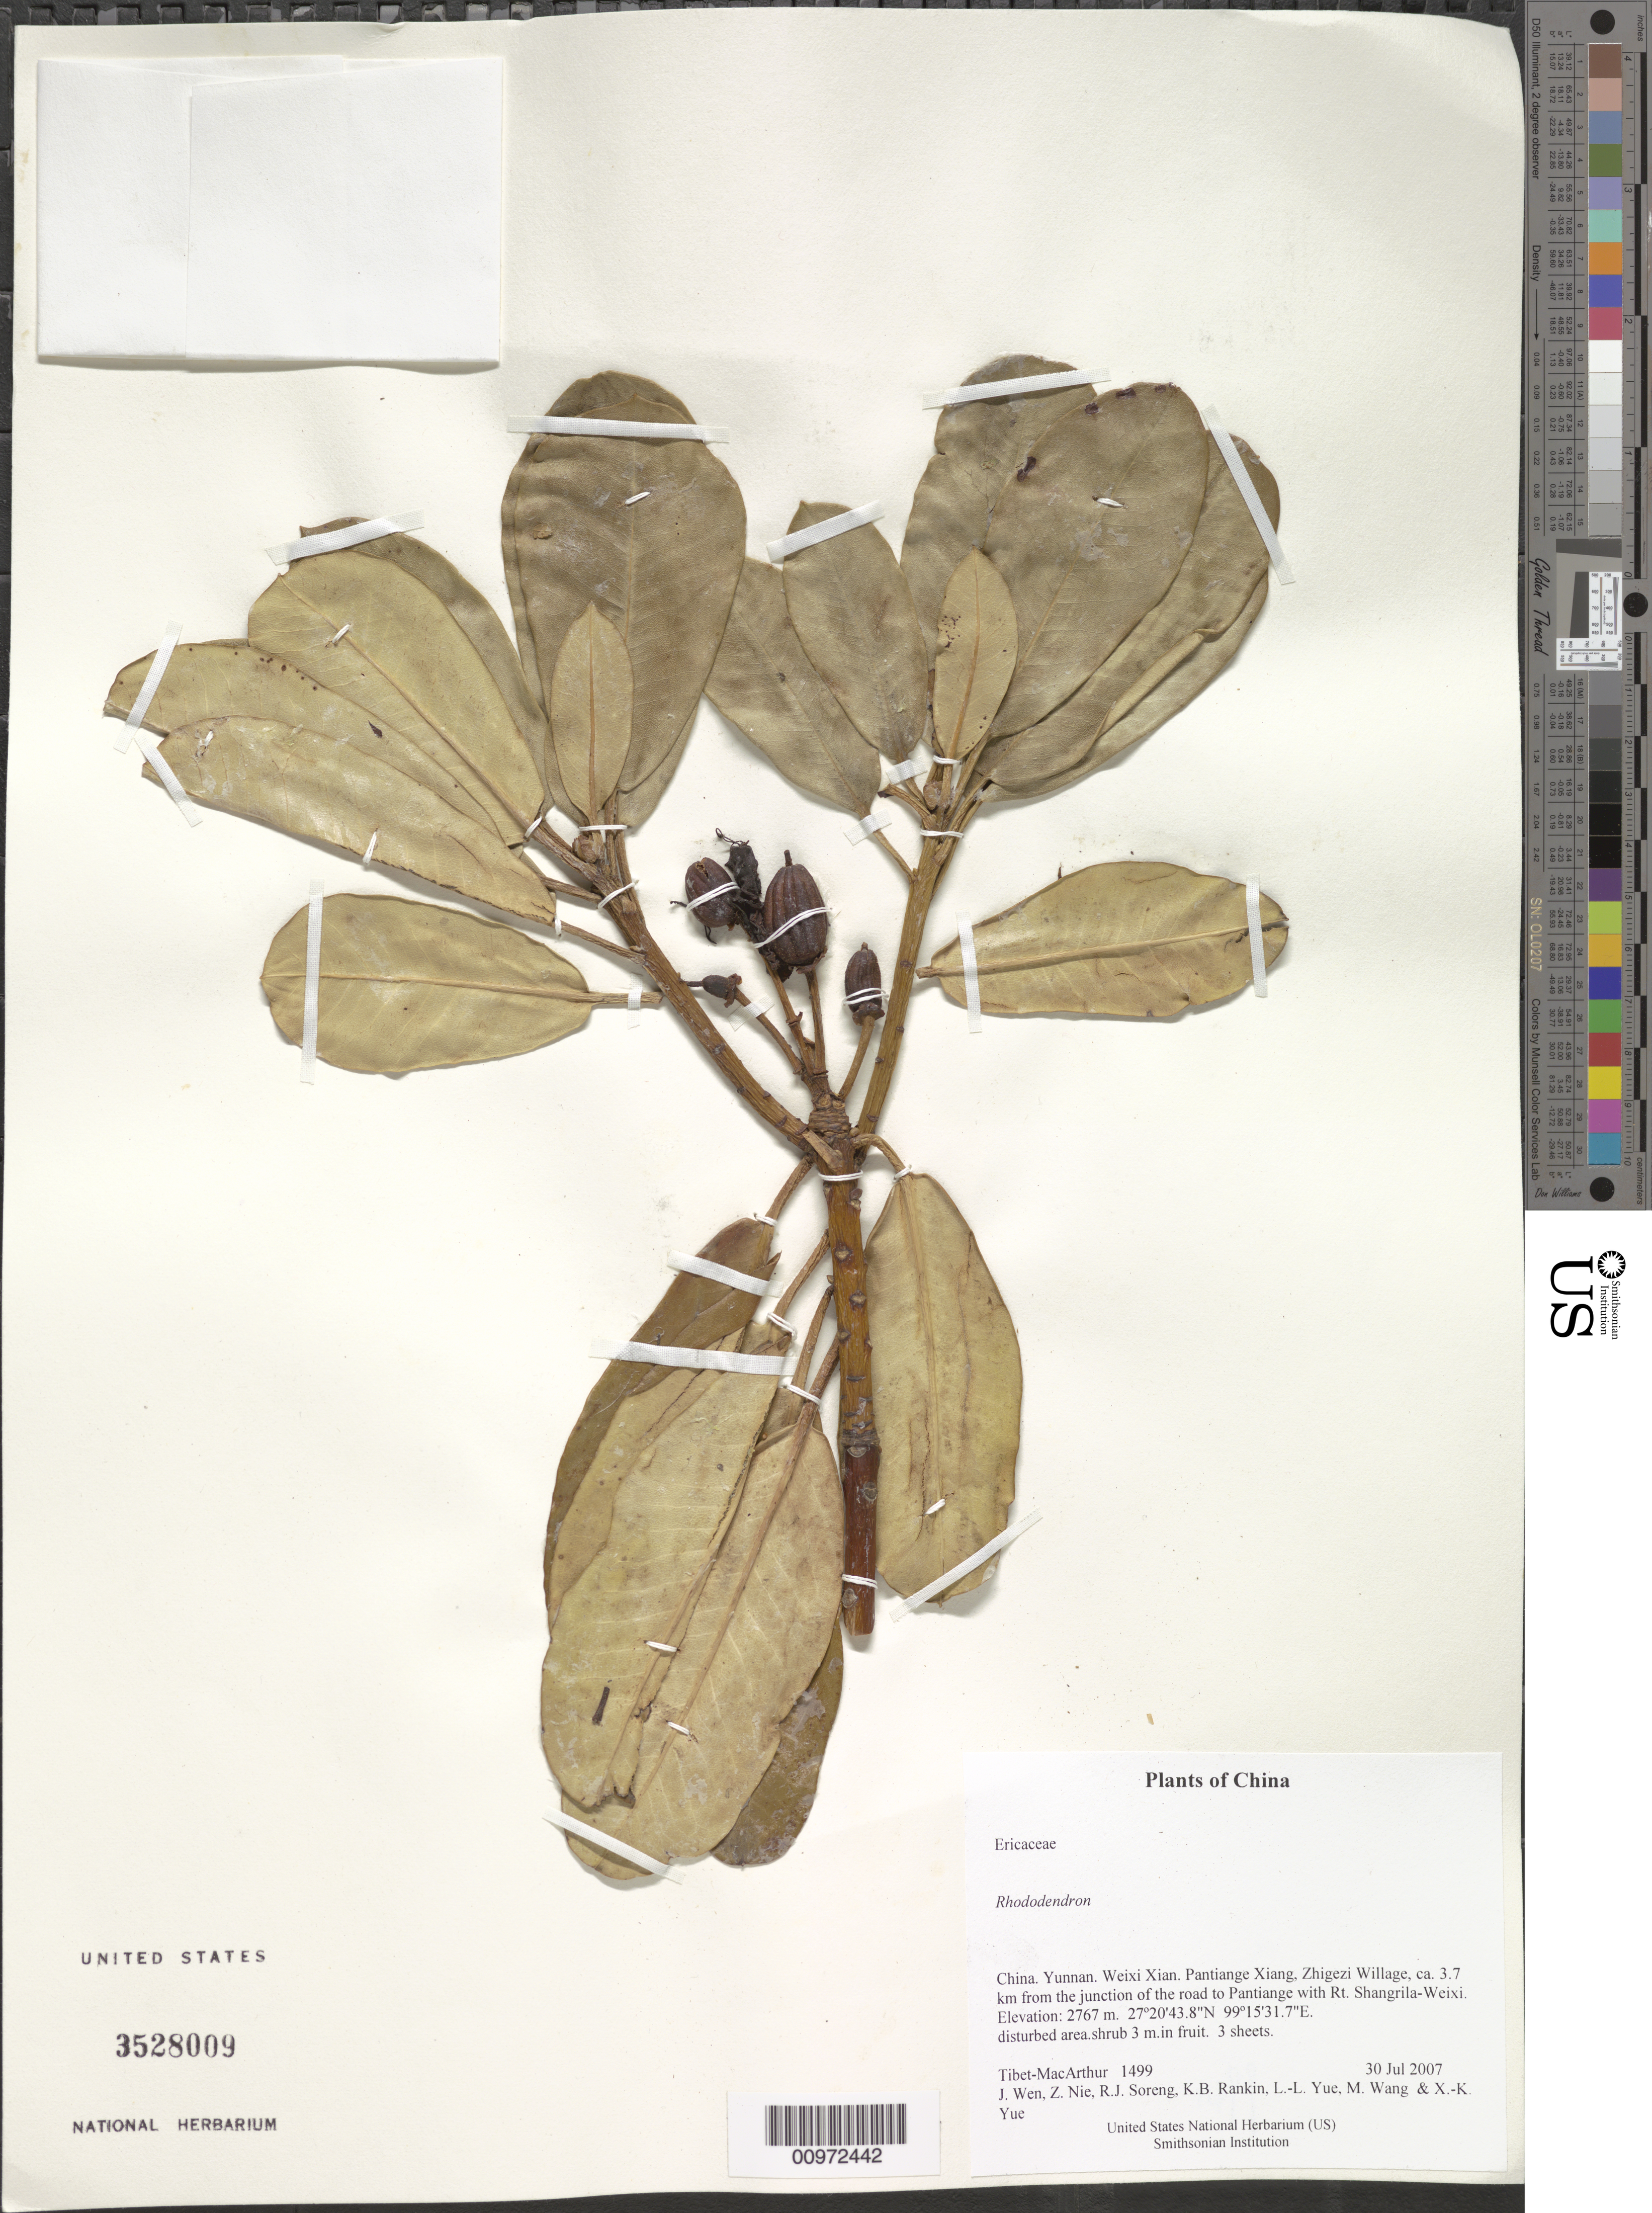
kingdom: Plantae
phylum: Tracheophyta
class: Magnoliopsida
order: Ericales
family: Ericaceae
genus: Rhododendron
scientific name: Rhododendron sp.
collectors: Tibet-MacArthur, J. Wen, Z. Nie, R. J. Soreng, K. Rankin, L. Yue, M. Wang & X. Yue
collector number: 1499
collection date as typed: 30 Jul 2007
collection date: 2007-07-30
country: China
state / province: Yunnan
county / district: Weixi Xian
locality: Pantiange Xiang, Zhigezi Willage, ca. 3.7 km from the junction of the road to Pantiange with Rt. Shangrila-Weixi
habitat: disturbed area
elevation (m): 2767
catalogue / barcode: US 3528009